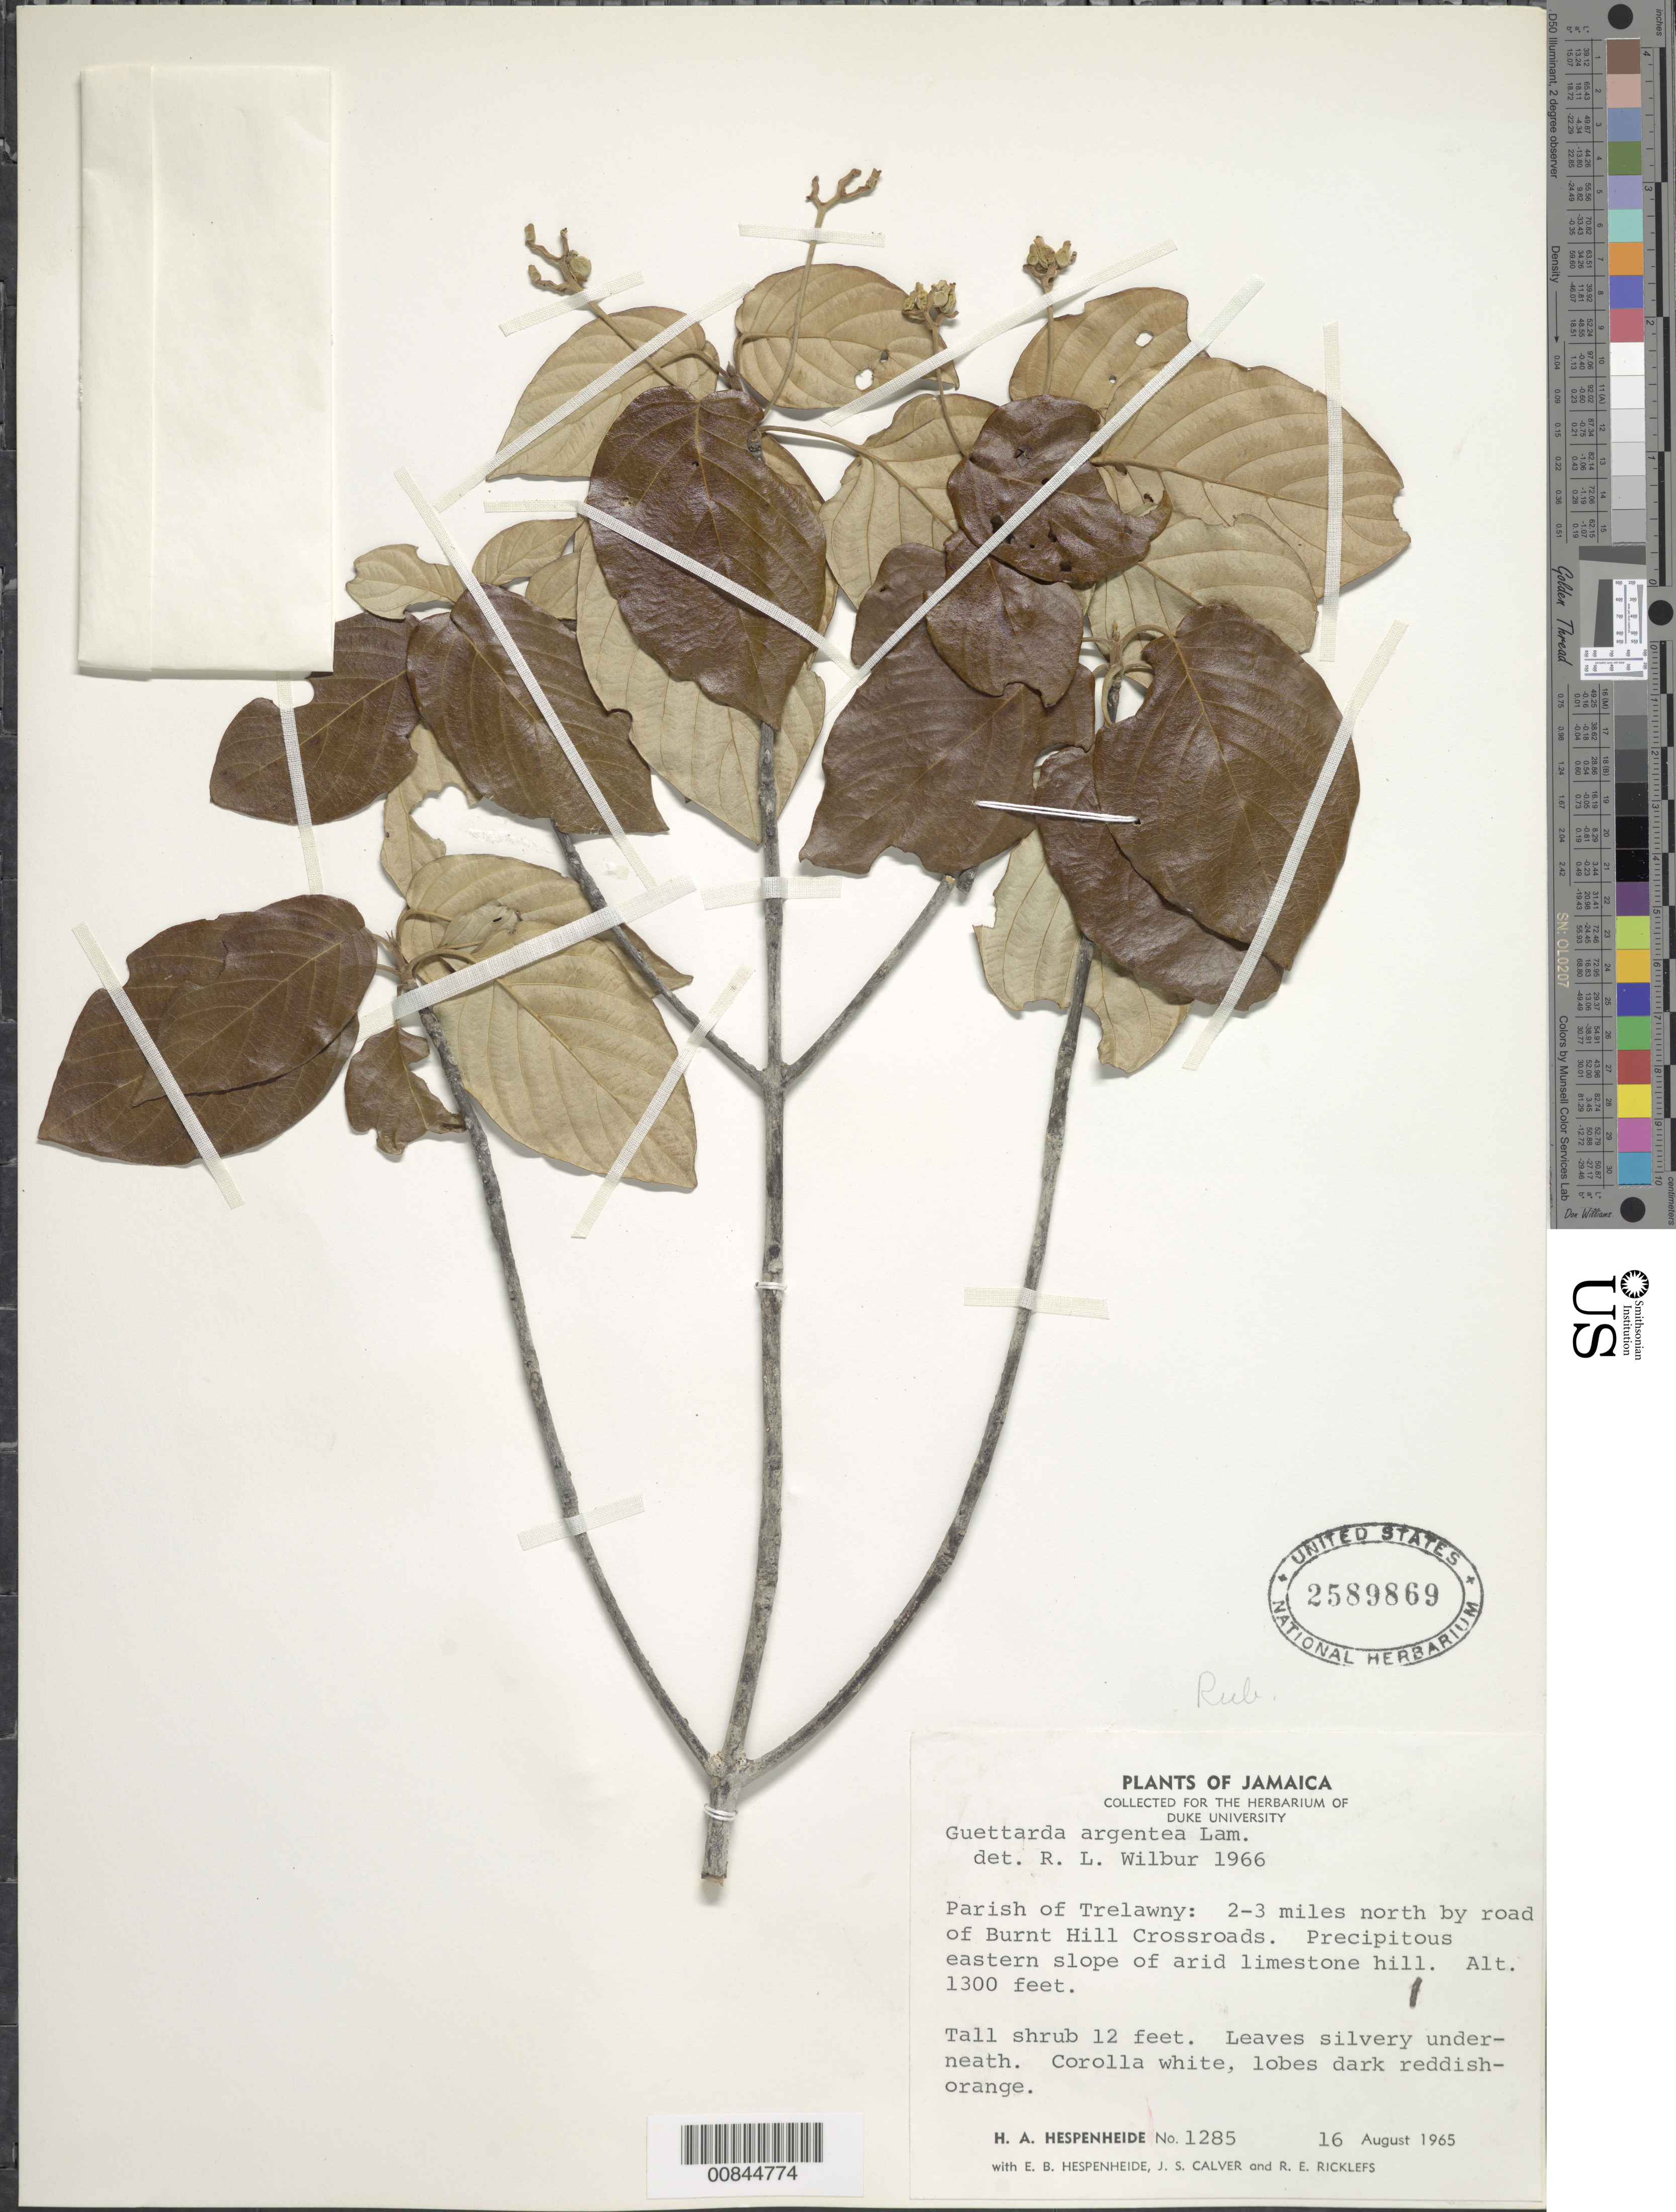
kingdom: Plantae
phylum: Tracheophyta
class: Magnoliopsida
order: Gentianales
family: Rubiaceae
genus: Guettarda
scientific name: Guettarda argentea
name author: Lam.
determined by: Wilbur, R. L.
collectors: H. A. Hespenheide, J. Calver & R. Ricklefs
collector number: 1285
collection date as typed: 16 Aug 1965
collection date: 1965-08-16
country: Jamaica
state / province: Trelawny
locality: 2-3 miles N by road of Burnt Hill Crossroads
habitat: Precipitous eastern slope of arid limestone hill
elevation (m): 396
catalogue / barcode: US 2589869